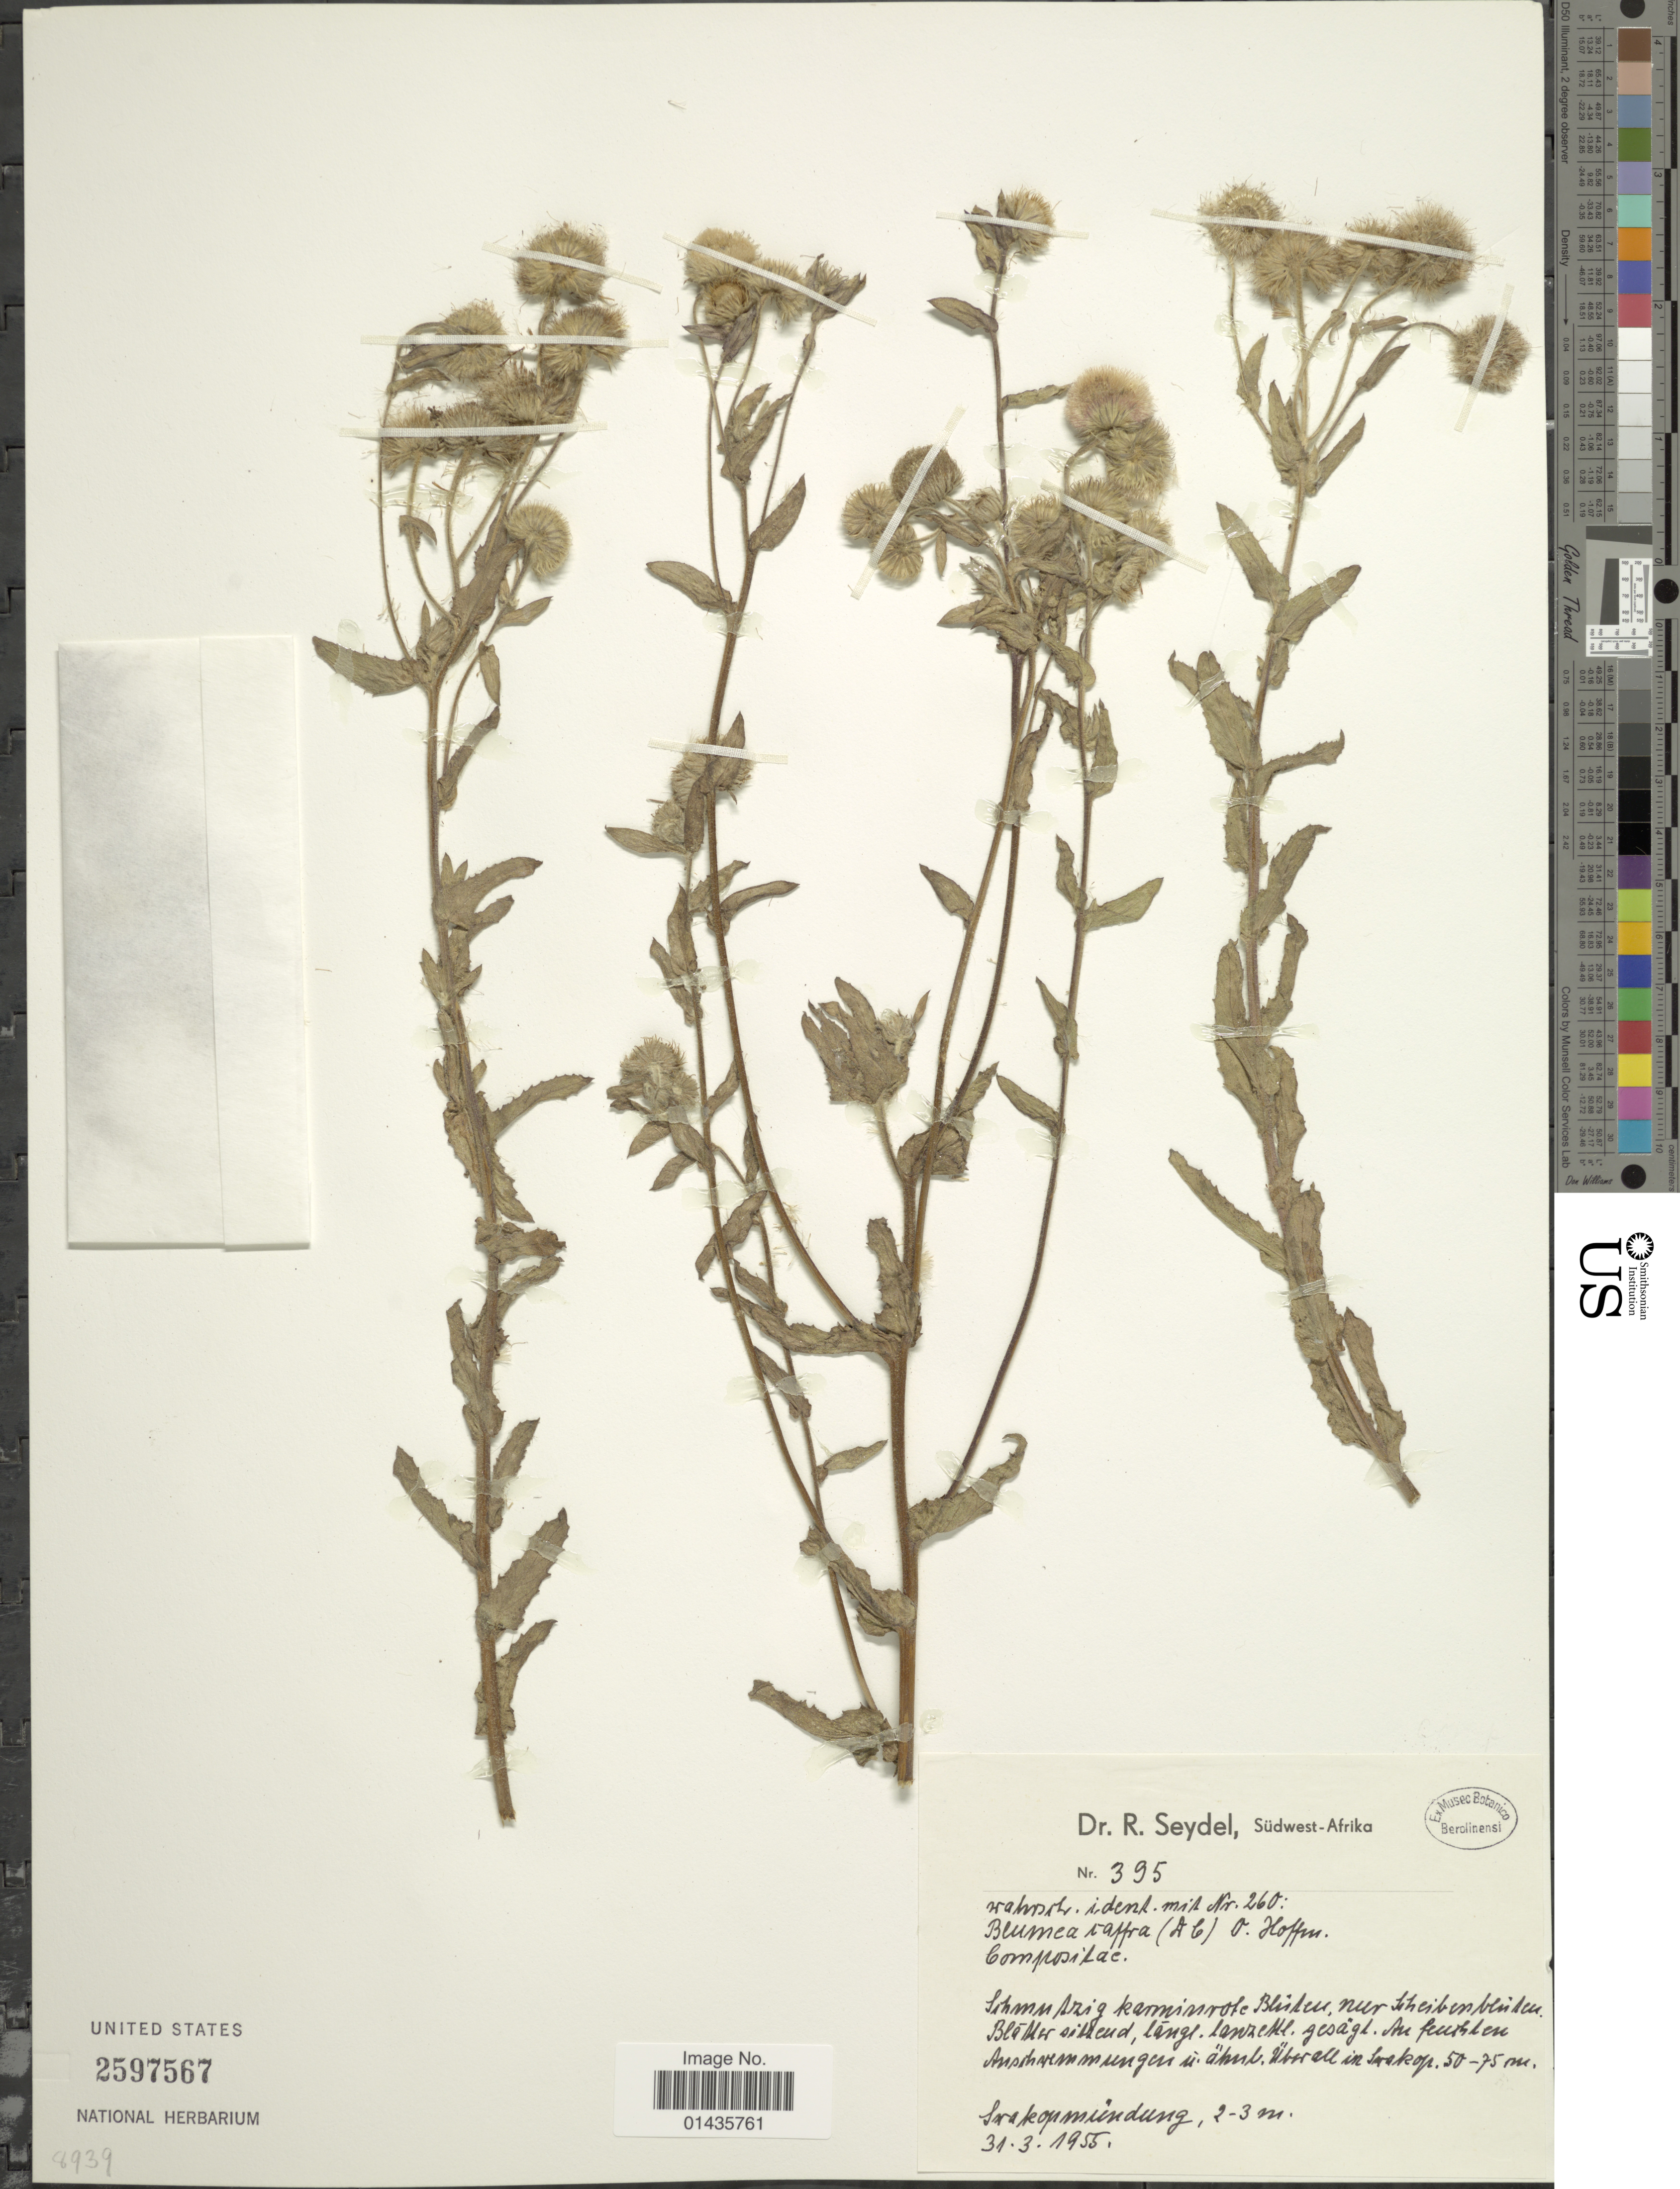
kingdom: Plantae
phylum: Tracheophyta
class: Magnoliopsida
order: Asterales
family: Asteraceae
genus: Doellia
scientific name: Doellia cafra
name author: (DC.) Anderb.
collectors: R. Seydel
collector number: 395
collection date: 1955-03-31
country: Namibia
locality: Sudwest-Afrika, Swakopmundung [Southwest Africa, mouth/estuary of the Swakop]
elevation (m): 2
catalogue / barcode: US 2597567